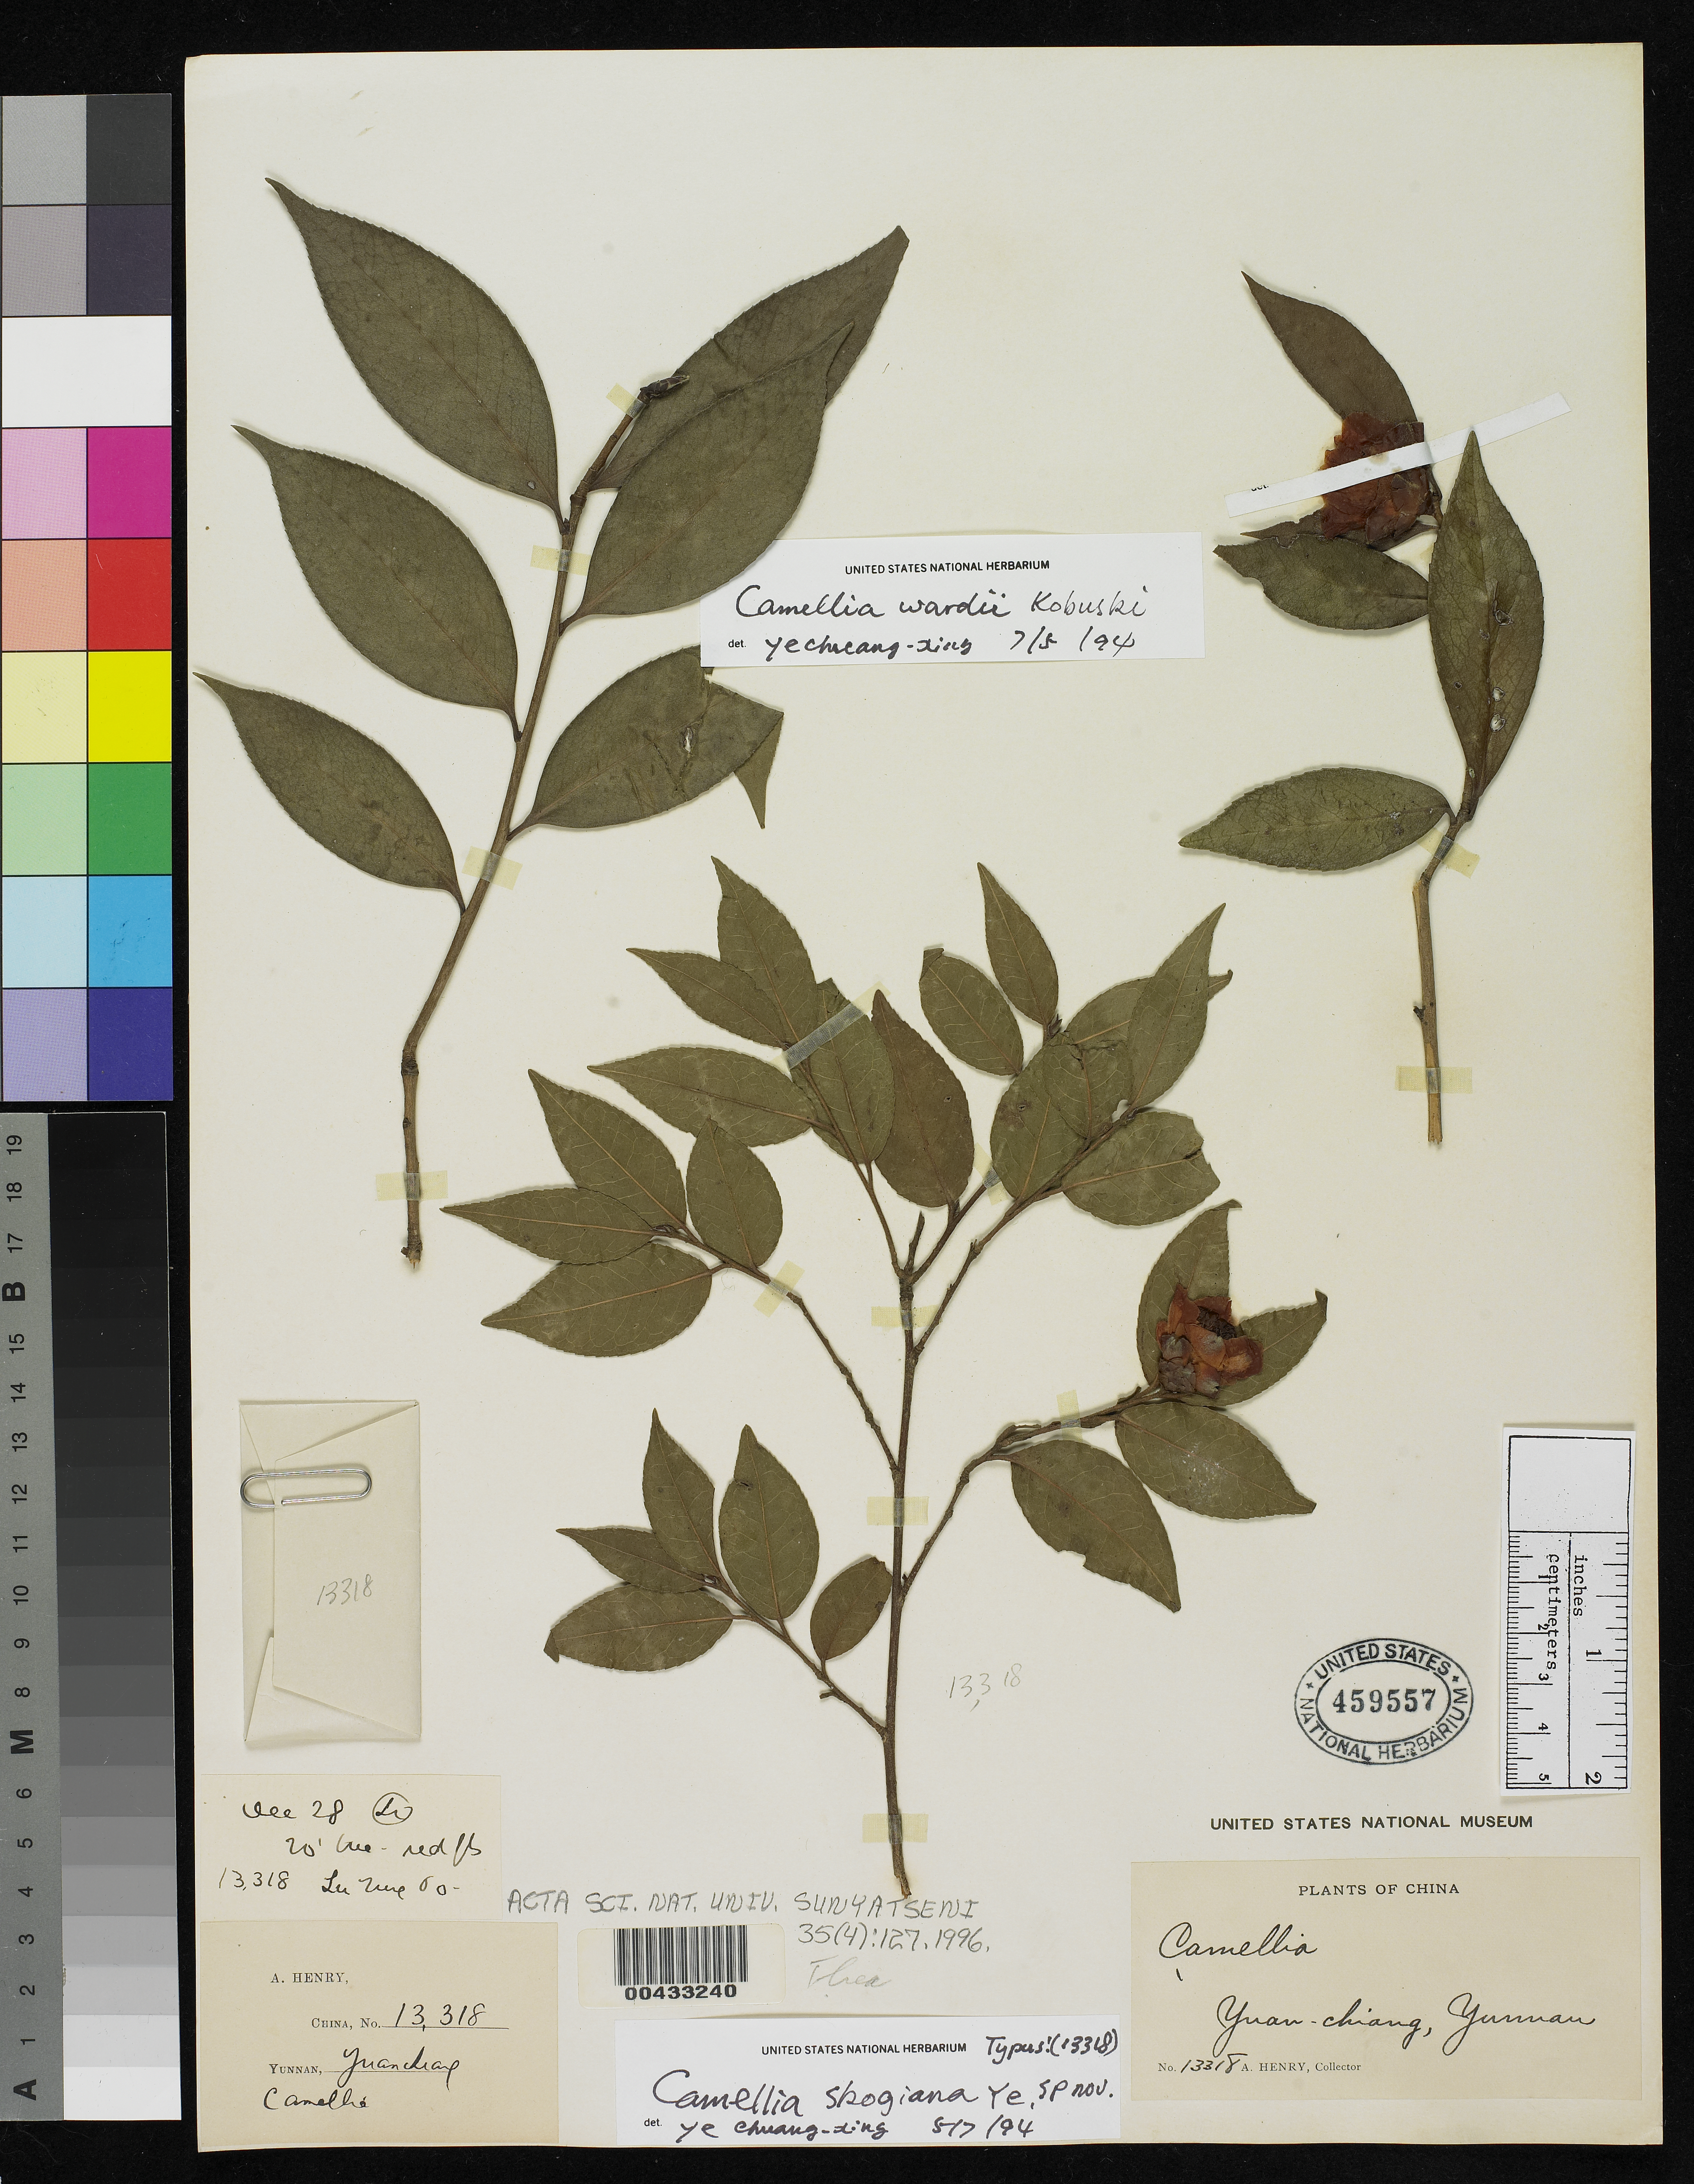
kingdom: Plantae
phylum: Tracheophyta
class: Magnoliopsida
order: Ericales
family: Theaceae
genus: Camellia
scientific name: Camellia skogiana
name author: C.X. Ye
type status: Holotype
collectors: A. Henry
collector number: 13318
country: China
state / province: Yunnan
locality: Yuan-chiang. Li.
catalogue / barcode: US 459557